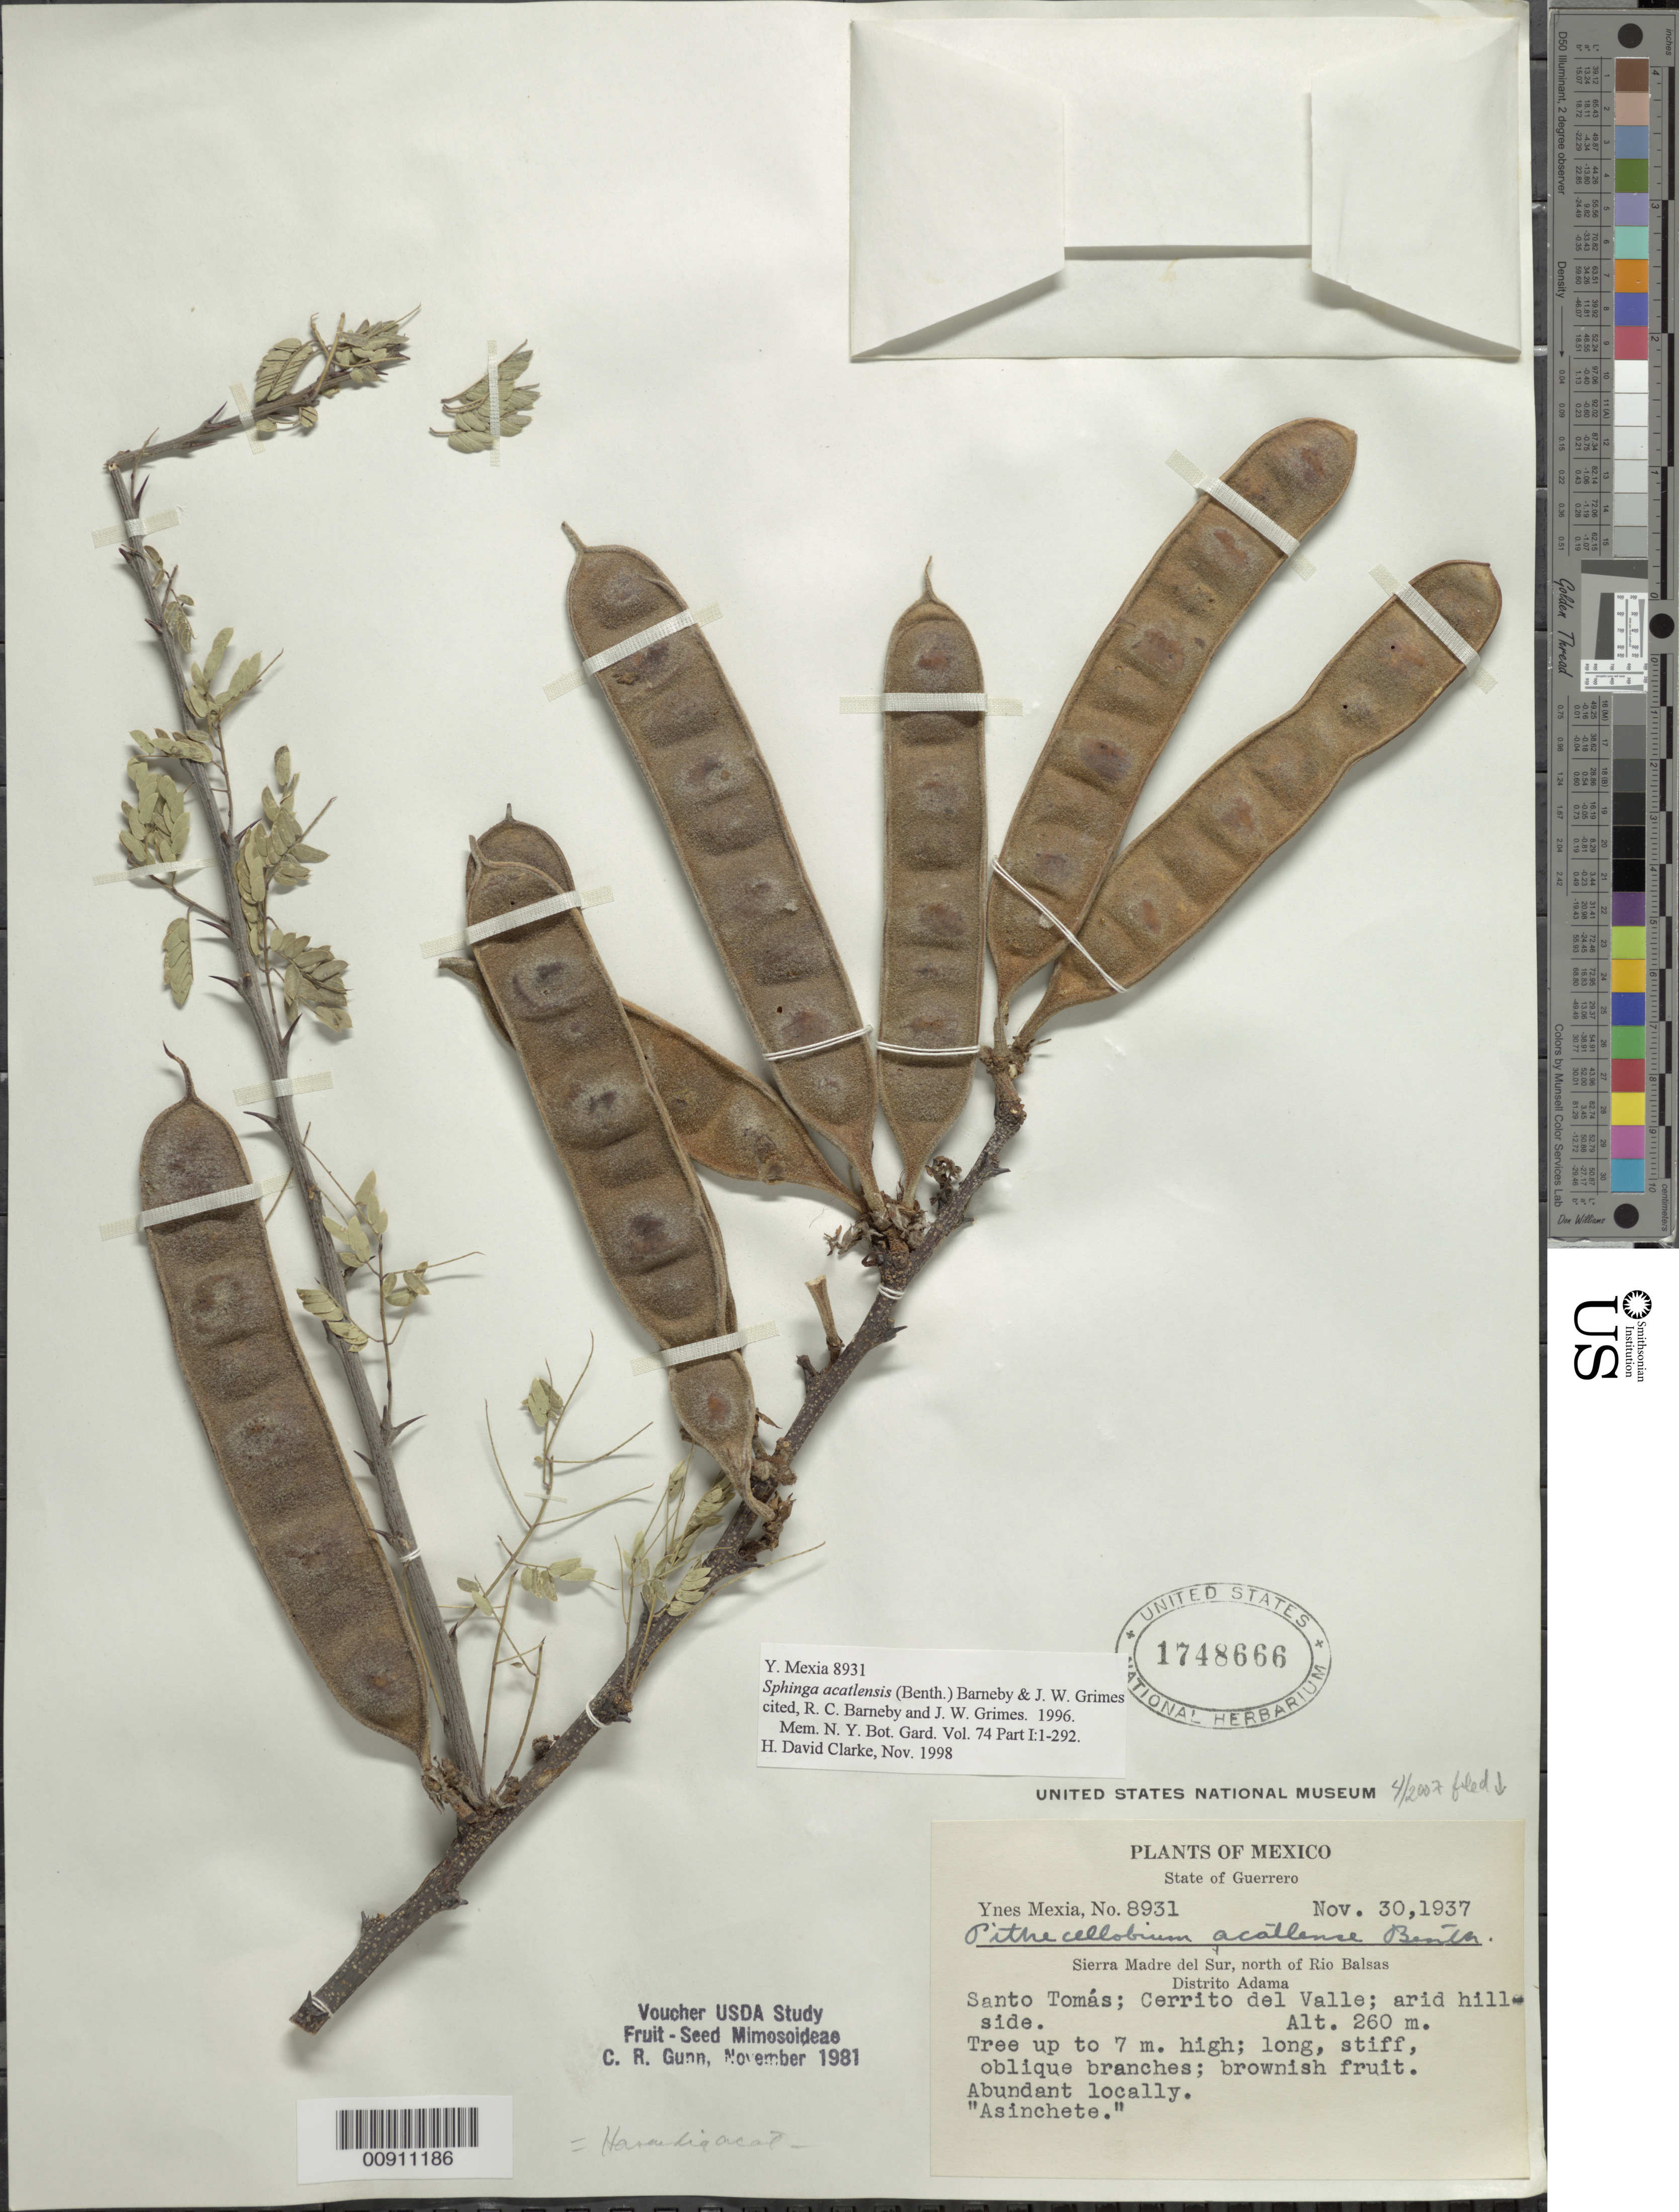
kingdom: Plantae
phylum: Tracheophyta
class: Magnoliopsida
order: Fabales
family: Fabaceae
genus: Sphinga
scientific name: Sphinga acatlensis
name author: (Benth.) Barneby & J.W. Grimes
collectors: Y. Mexia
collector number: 8931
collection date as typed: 30 Nov 1937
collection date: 1937-11-30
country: Mexico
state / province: Guerrero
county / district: Adama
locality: Santo Tomás; Cerrito del Valle. Sierra Madre del Sur, north of Río Balsas, Distrito Adama, State of Guerrero.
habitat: Arid hillside.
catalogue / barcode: US 1748666